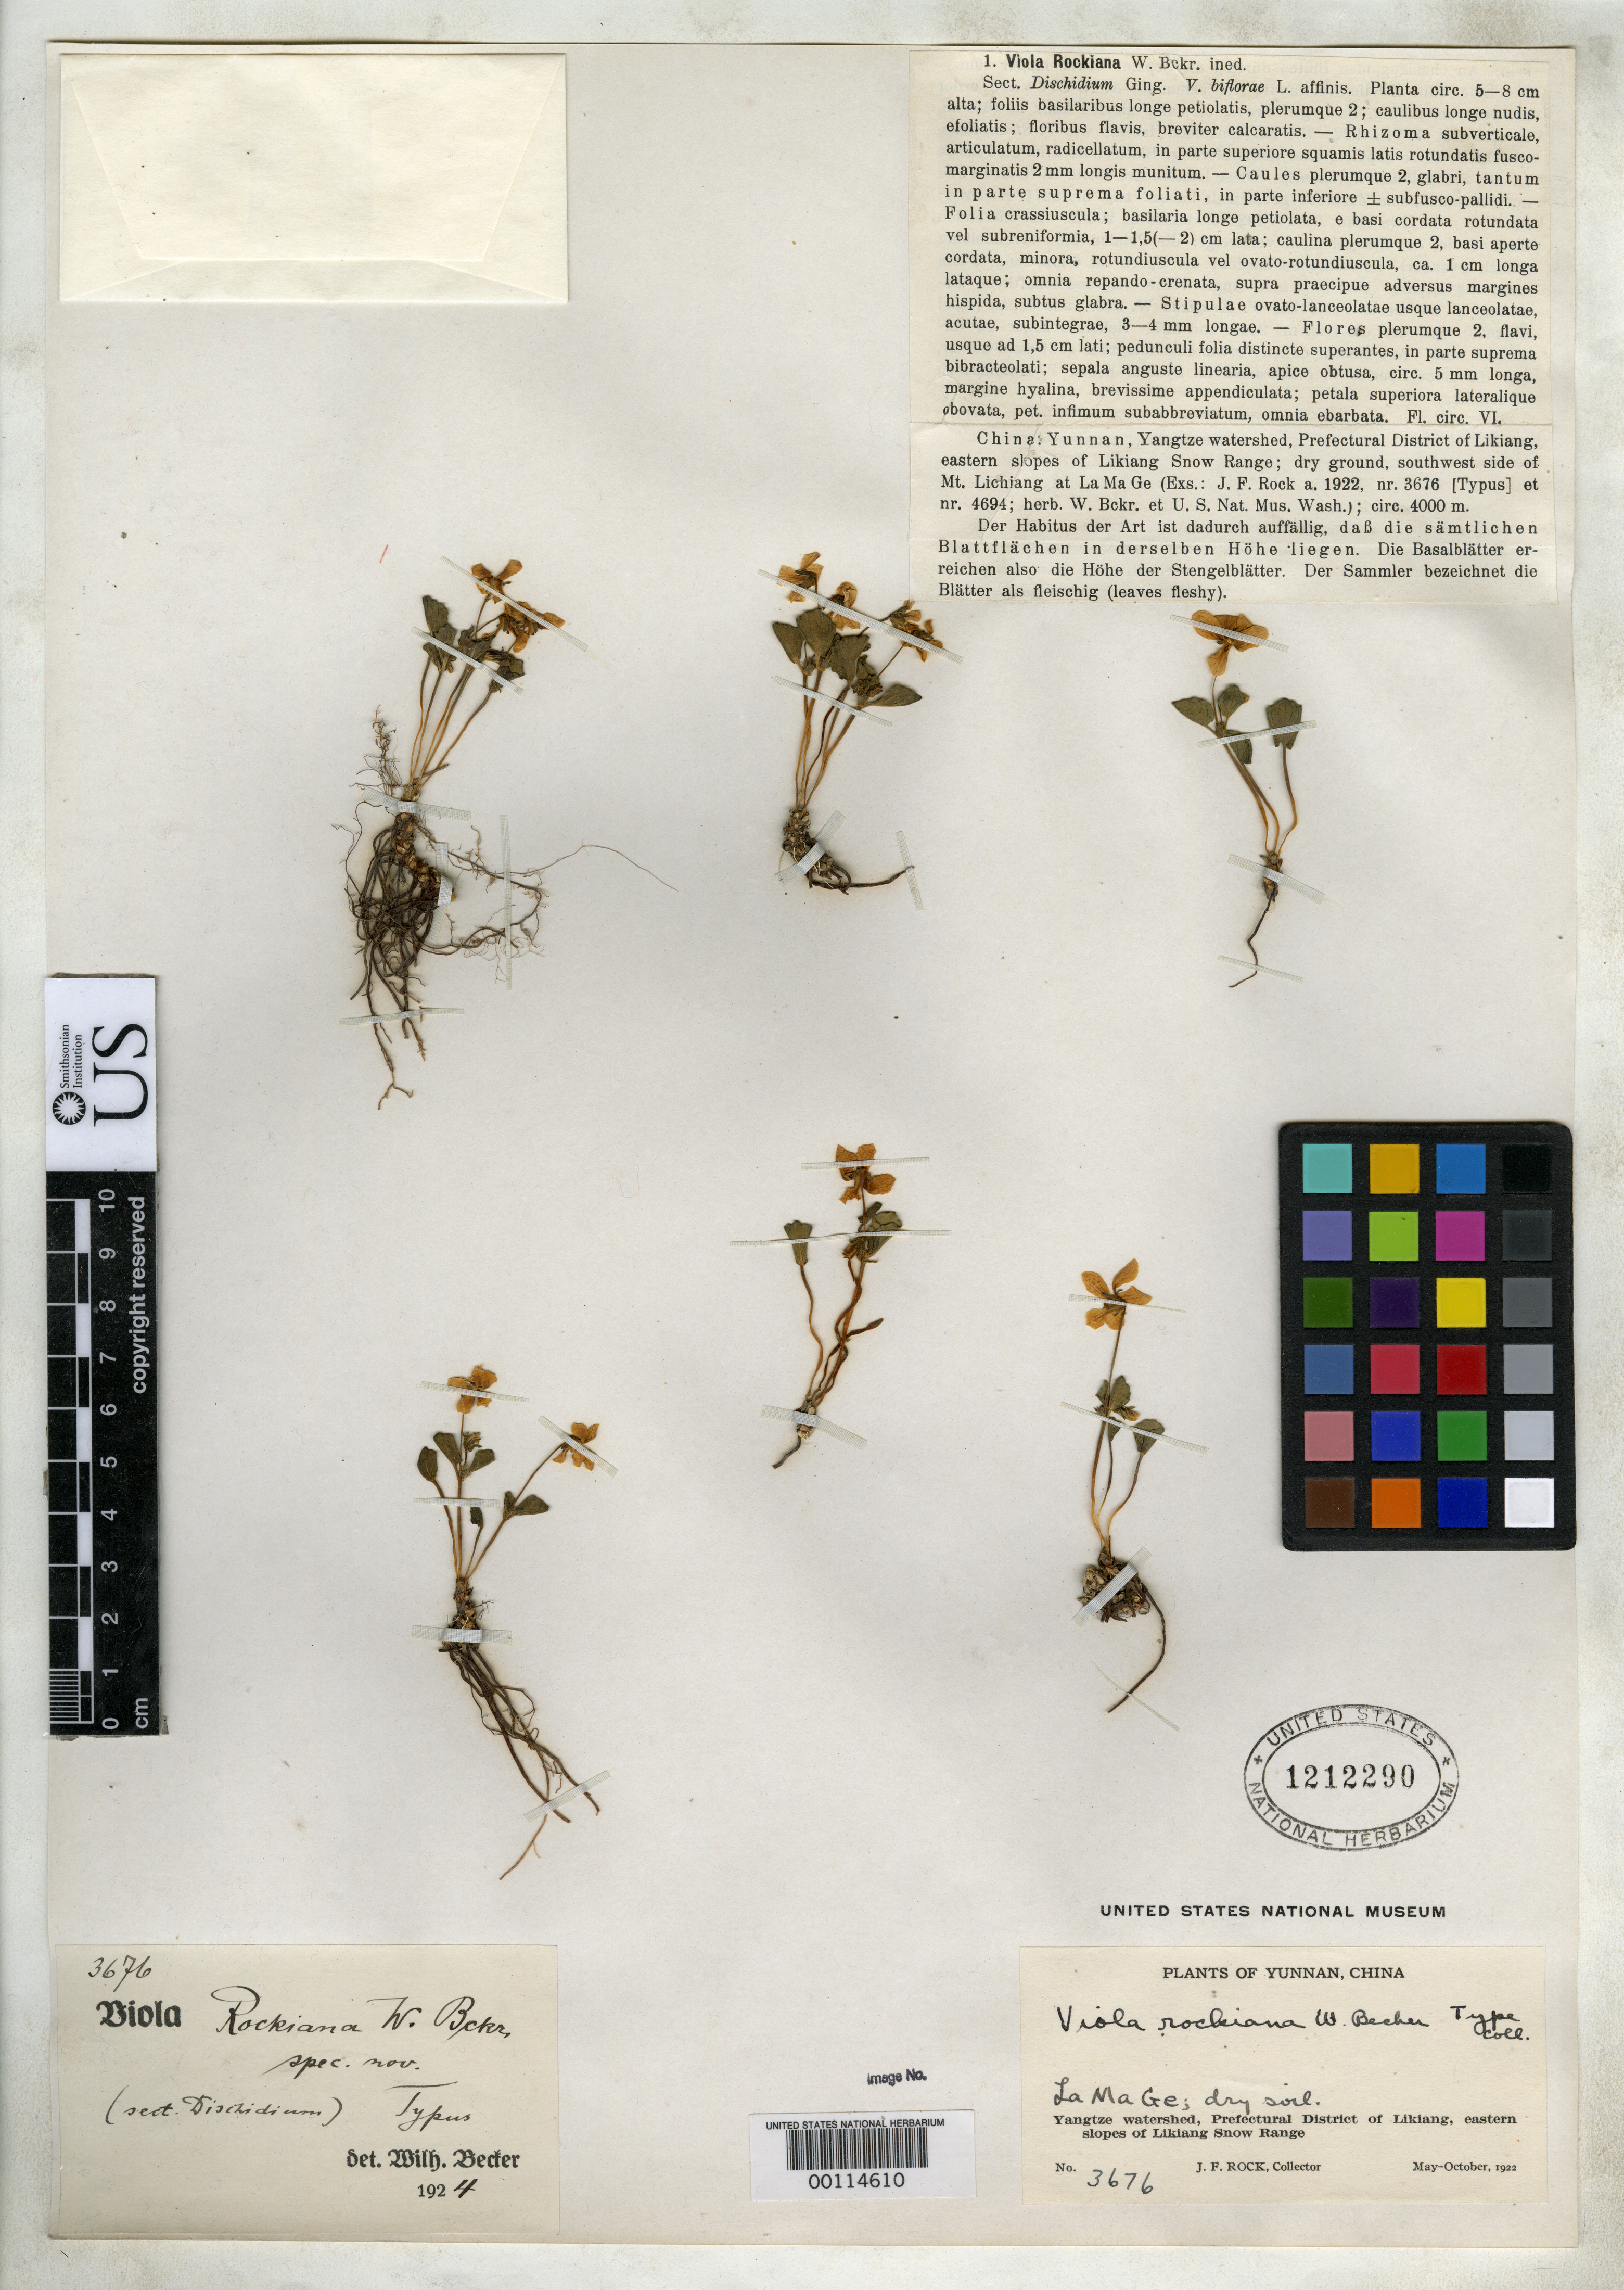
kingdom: Plantae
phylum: Tracheophyta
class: Magnoliopsida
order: Malpighiales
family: Violaceae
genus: Viola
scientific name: Viola rockiana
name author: W. Becker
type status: Type Collection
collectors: J. F. Rock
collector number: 3676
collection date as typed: May 1922 to -- Oct 1922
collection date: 1922-05/1922-10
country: China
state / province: Yunnan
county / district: Likiang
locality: Yangtze watershed, E slopes of Likiang snow range.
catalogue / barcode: US 1212290